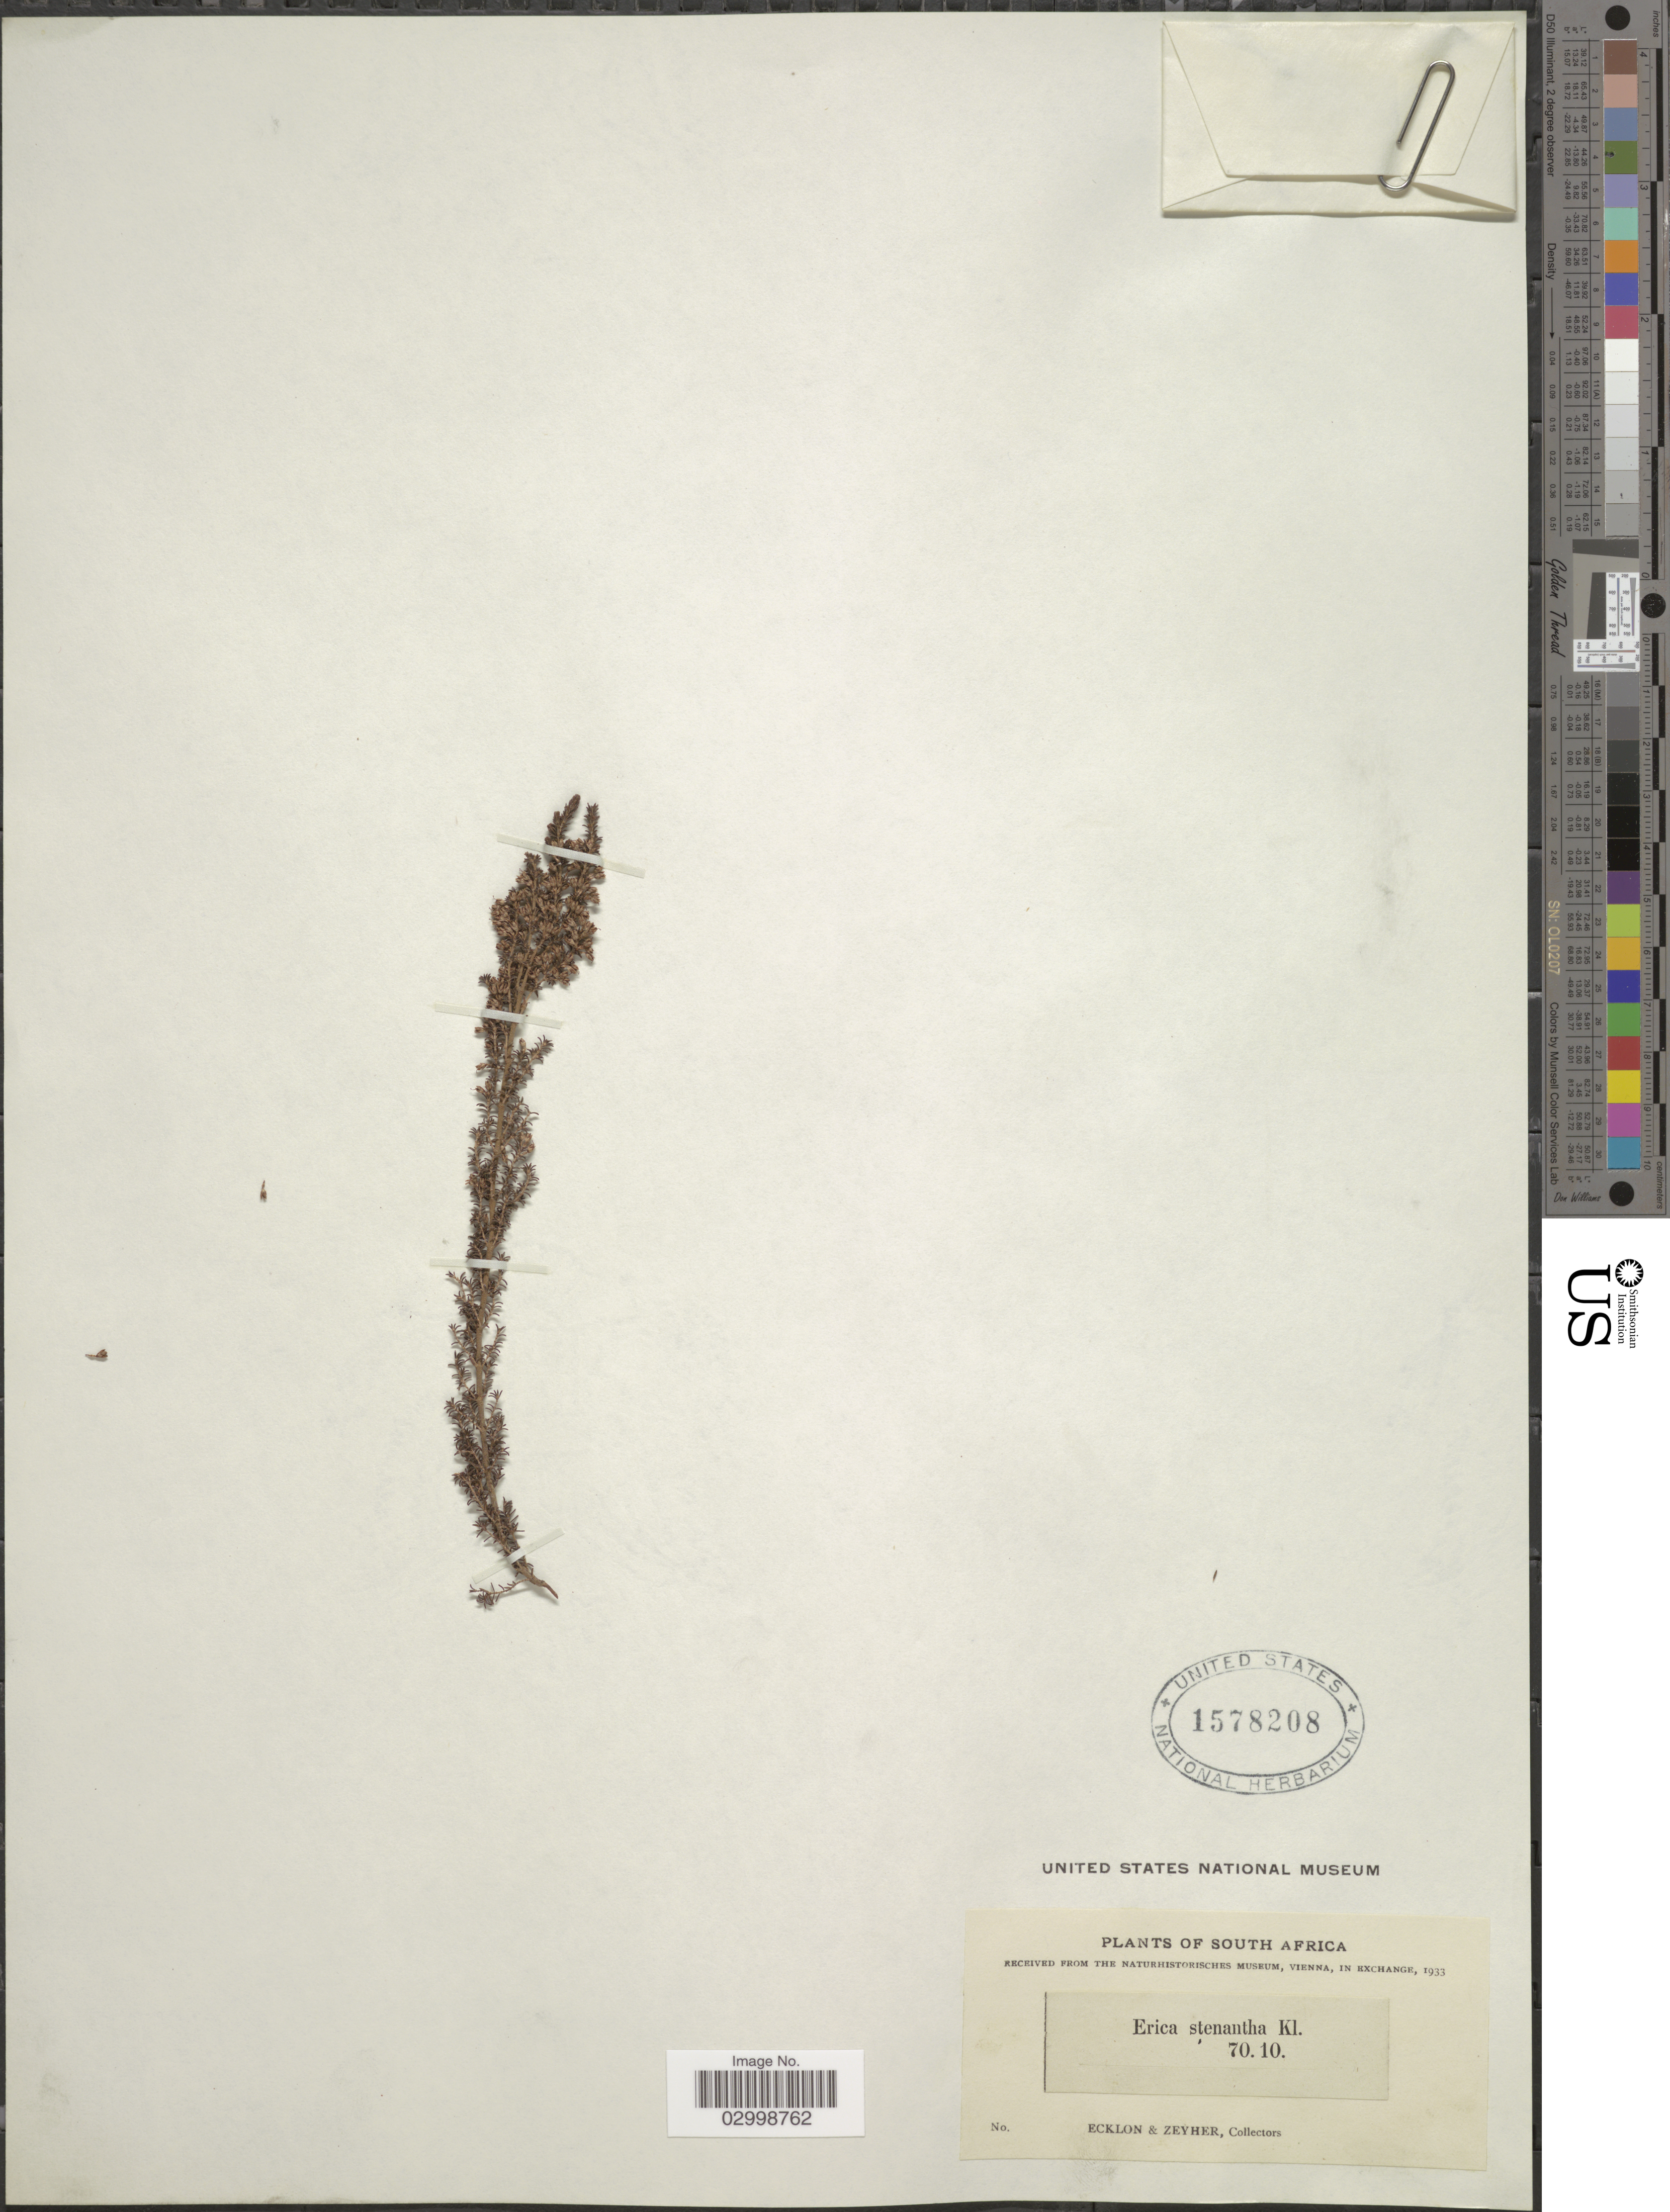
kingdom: Plantae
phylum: Tracheophyta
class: Magnoliopsida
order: Ericales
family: Ericaceae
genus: Erica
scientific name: Erica stenantha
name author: Klotzsch ex Benth.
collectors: -. Ecklon & -. Zeyher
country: South Africa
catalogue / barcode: US 1578208